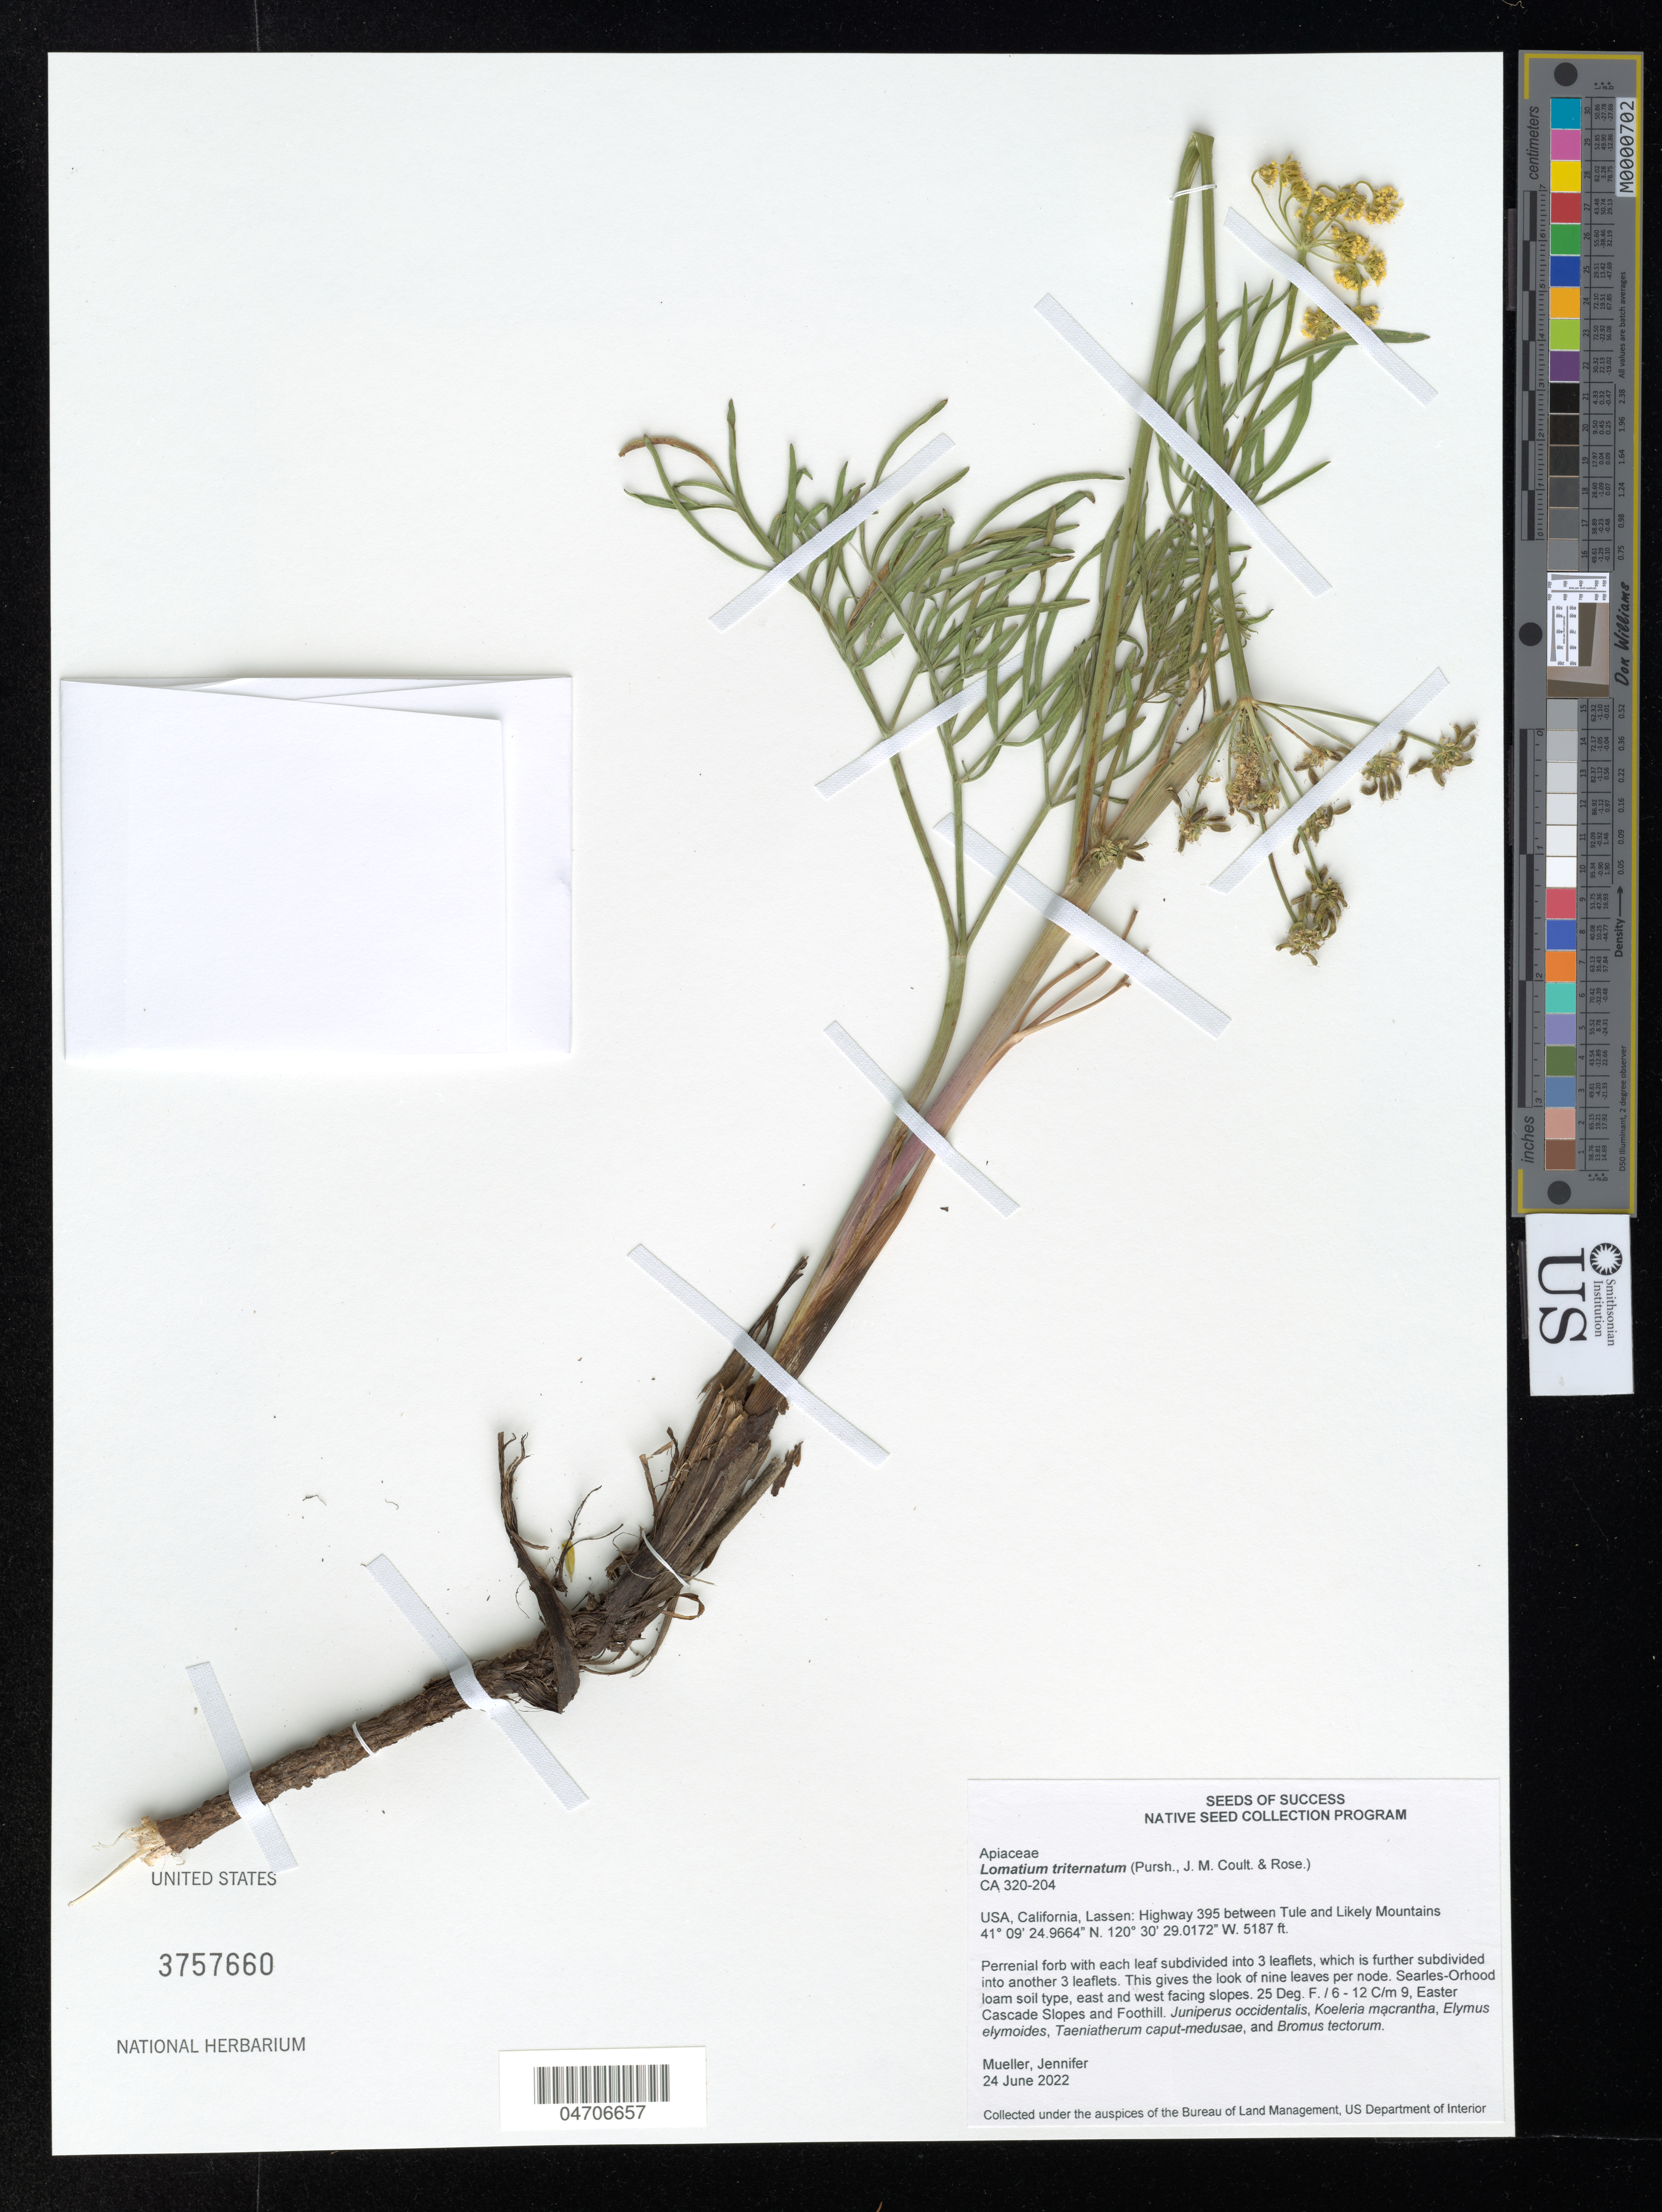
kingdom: Plantae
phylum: Tracheophyta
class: Magnoliopsida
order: Apiales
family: Apiaceae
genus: Lomatium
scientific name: Lomatium triternatum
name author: (Pursh) J.M. Coult. & Rose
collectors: J. Mueller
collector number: CA320-204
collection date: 2022-06-24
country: United States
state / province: California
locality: Lassen: Highway 395 between Tule and Likely Mountains.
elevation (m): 1581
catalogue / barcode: US 3757660